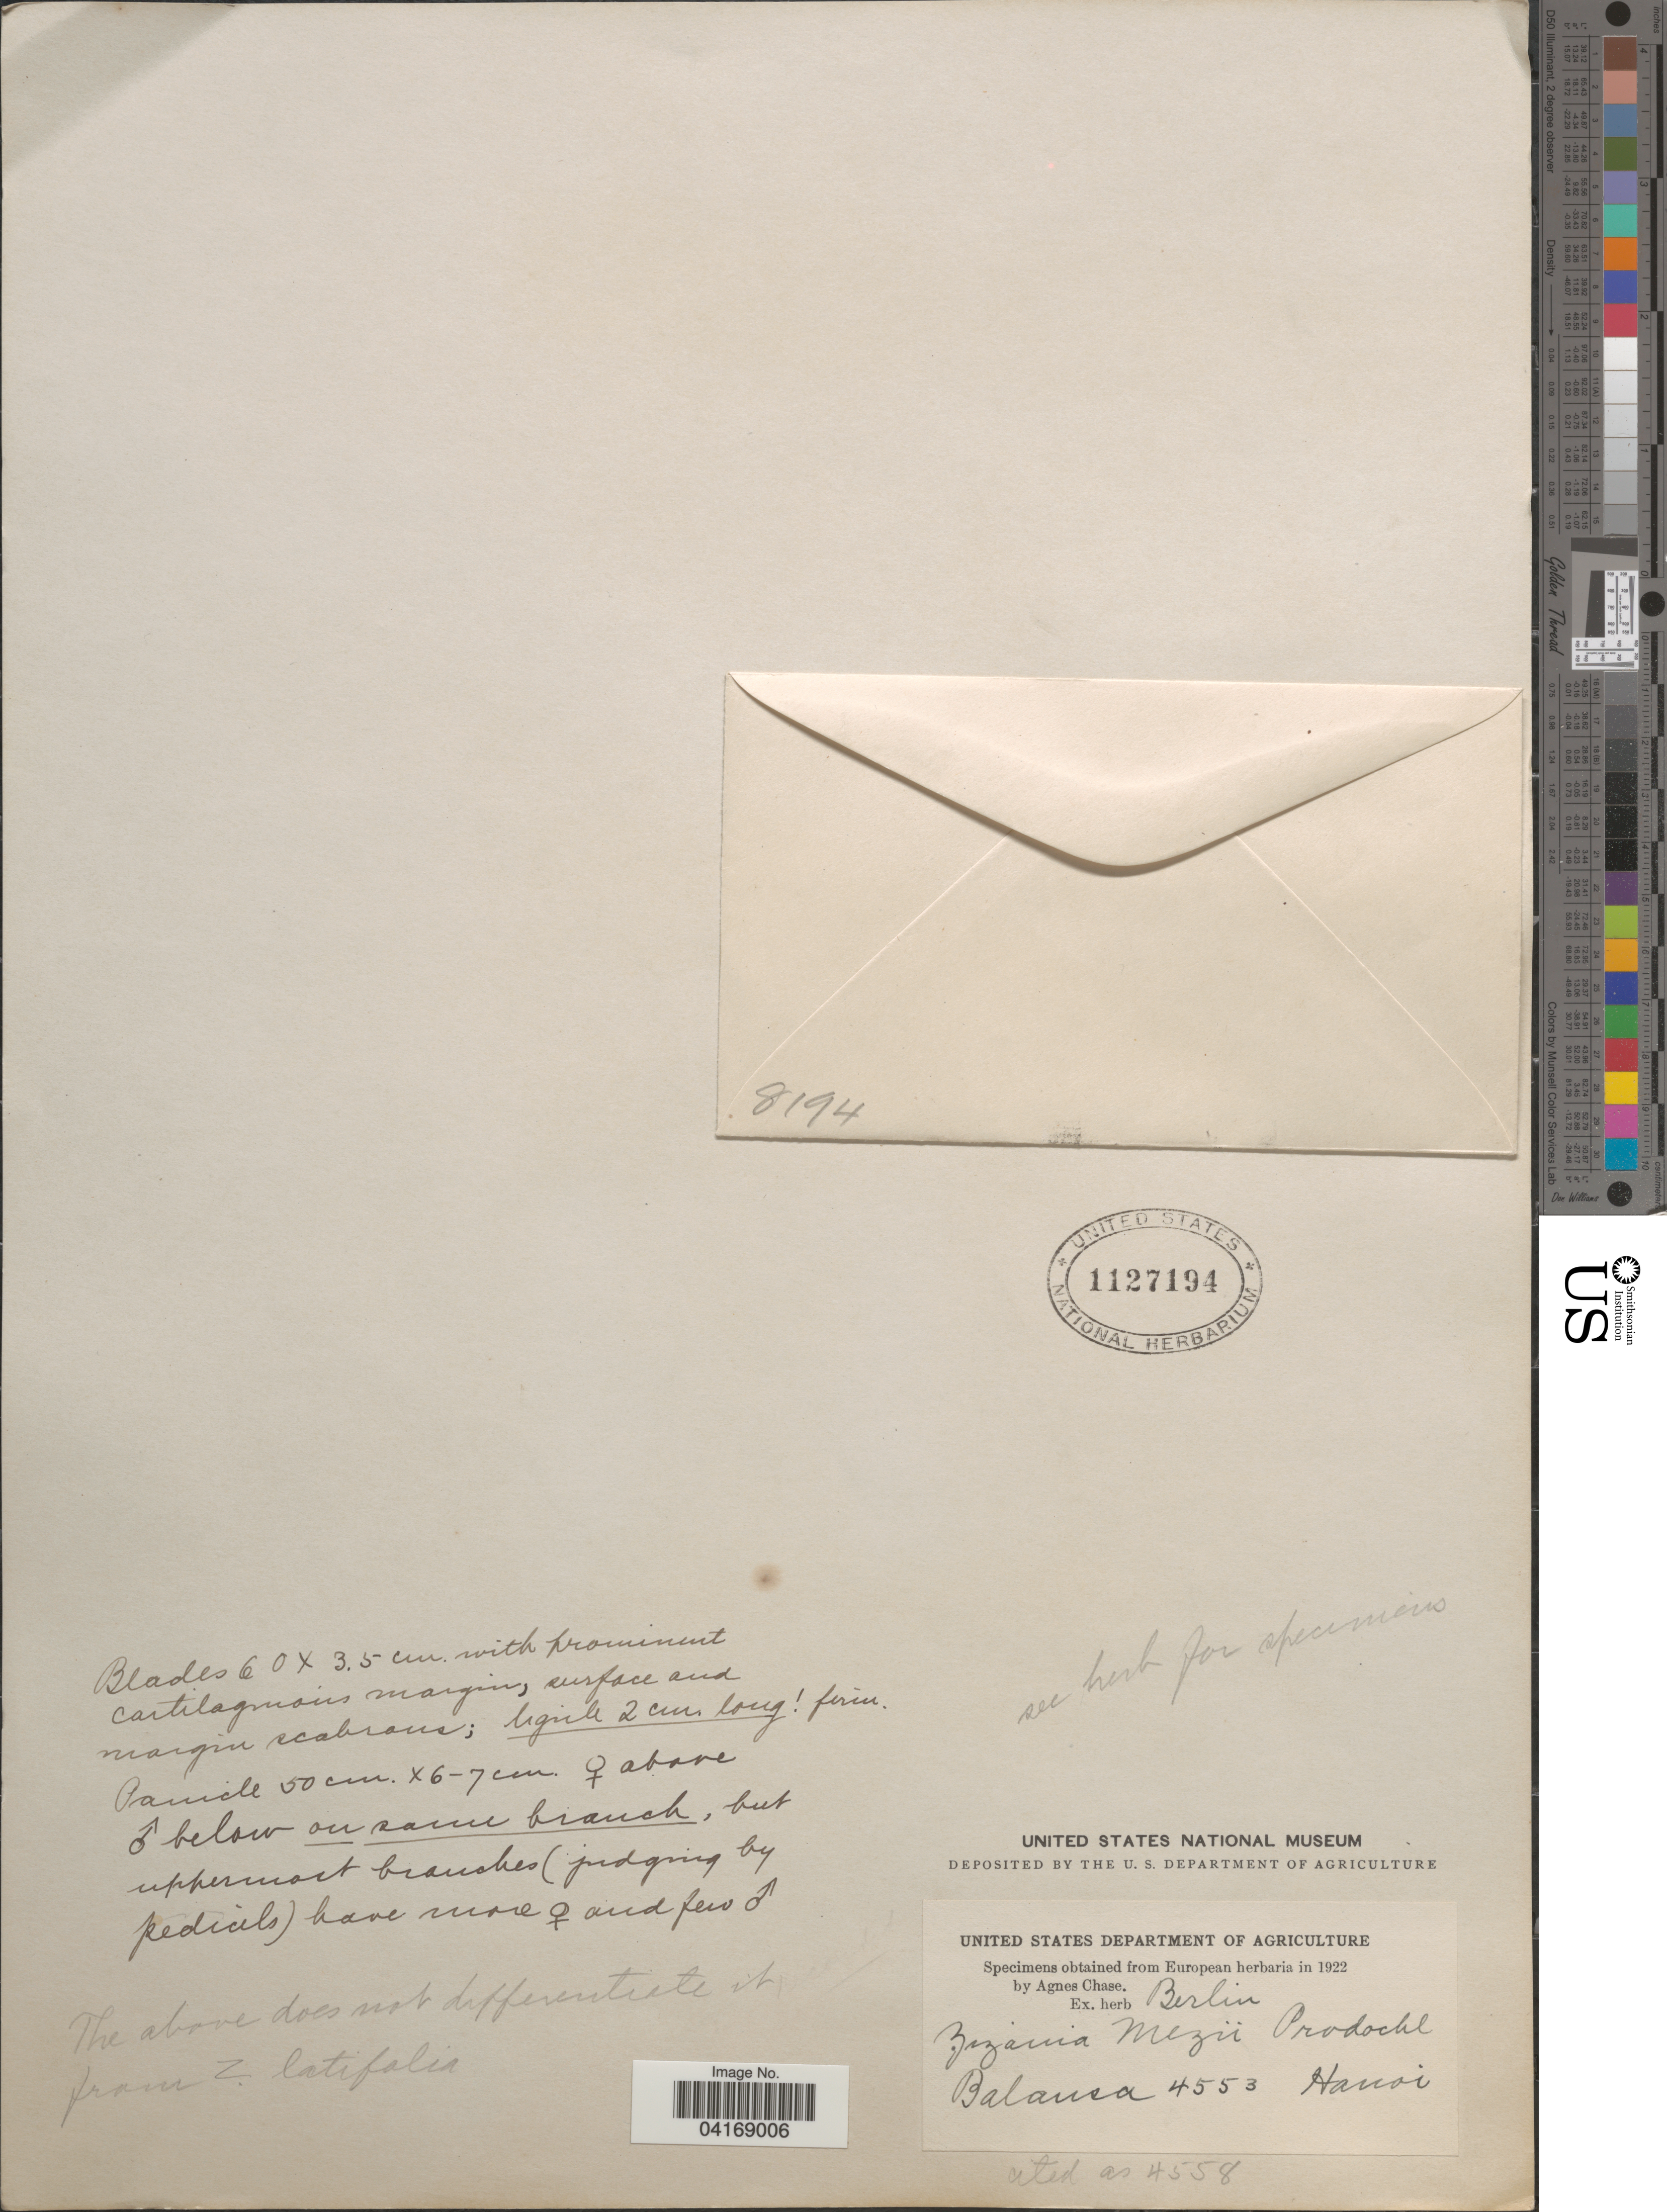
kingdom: Plantae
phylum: Tracheophyta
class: Liliopsida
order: Poales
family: Poaceae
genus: Zizania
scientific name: Zizania latifolia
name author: (Griseb.) Stapf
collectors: -. Balansa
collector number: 4553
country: Vietnam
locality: Hanoi.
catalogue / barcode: US 1127194